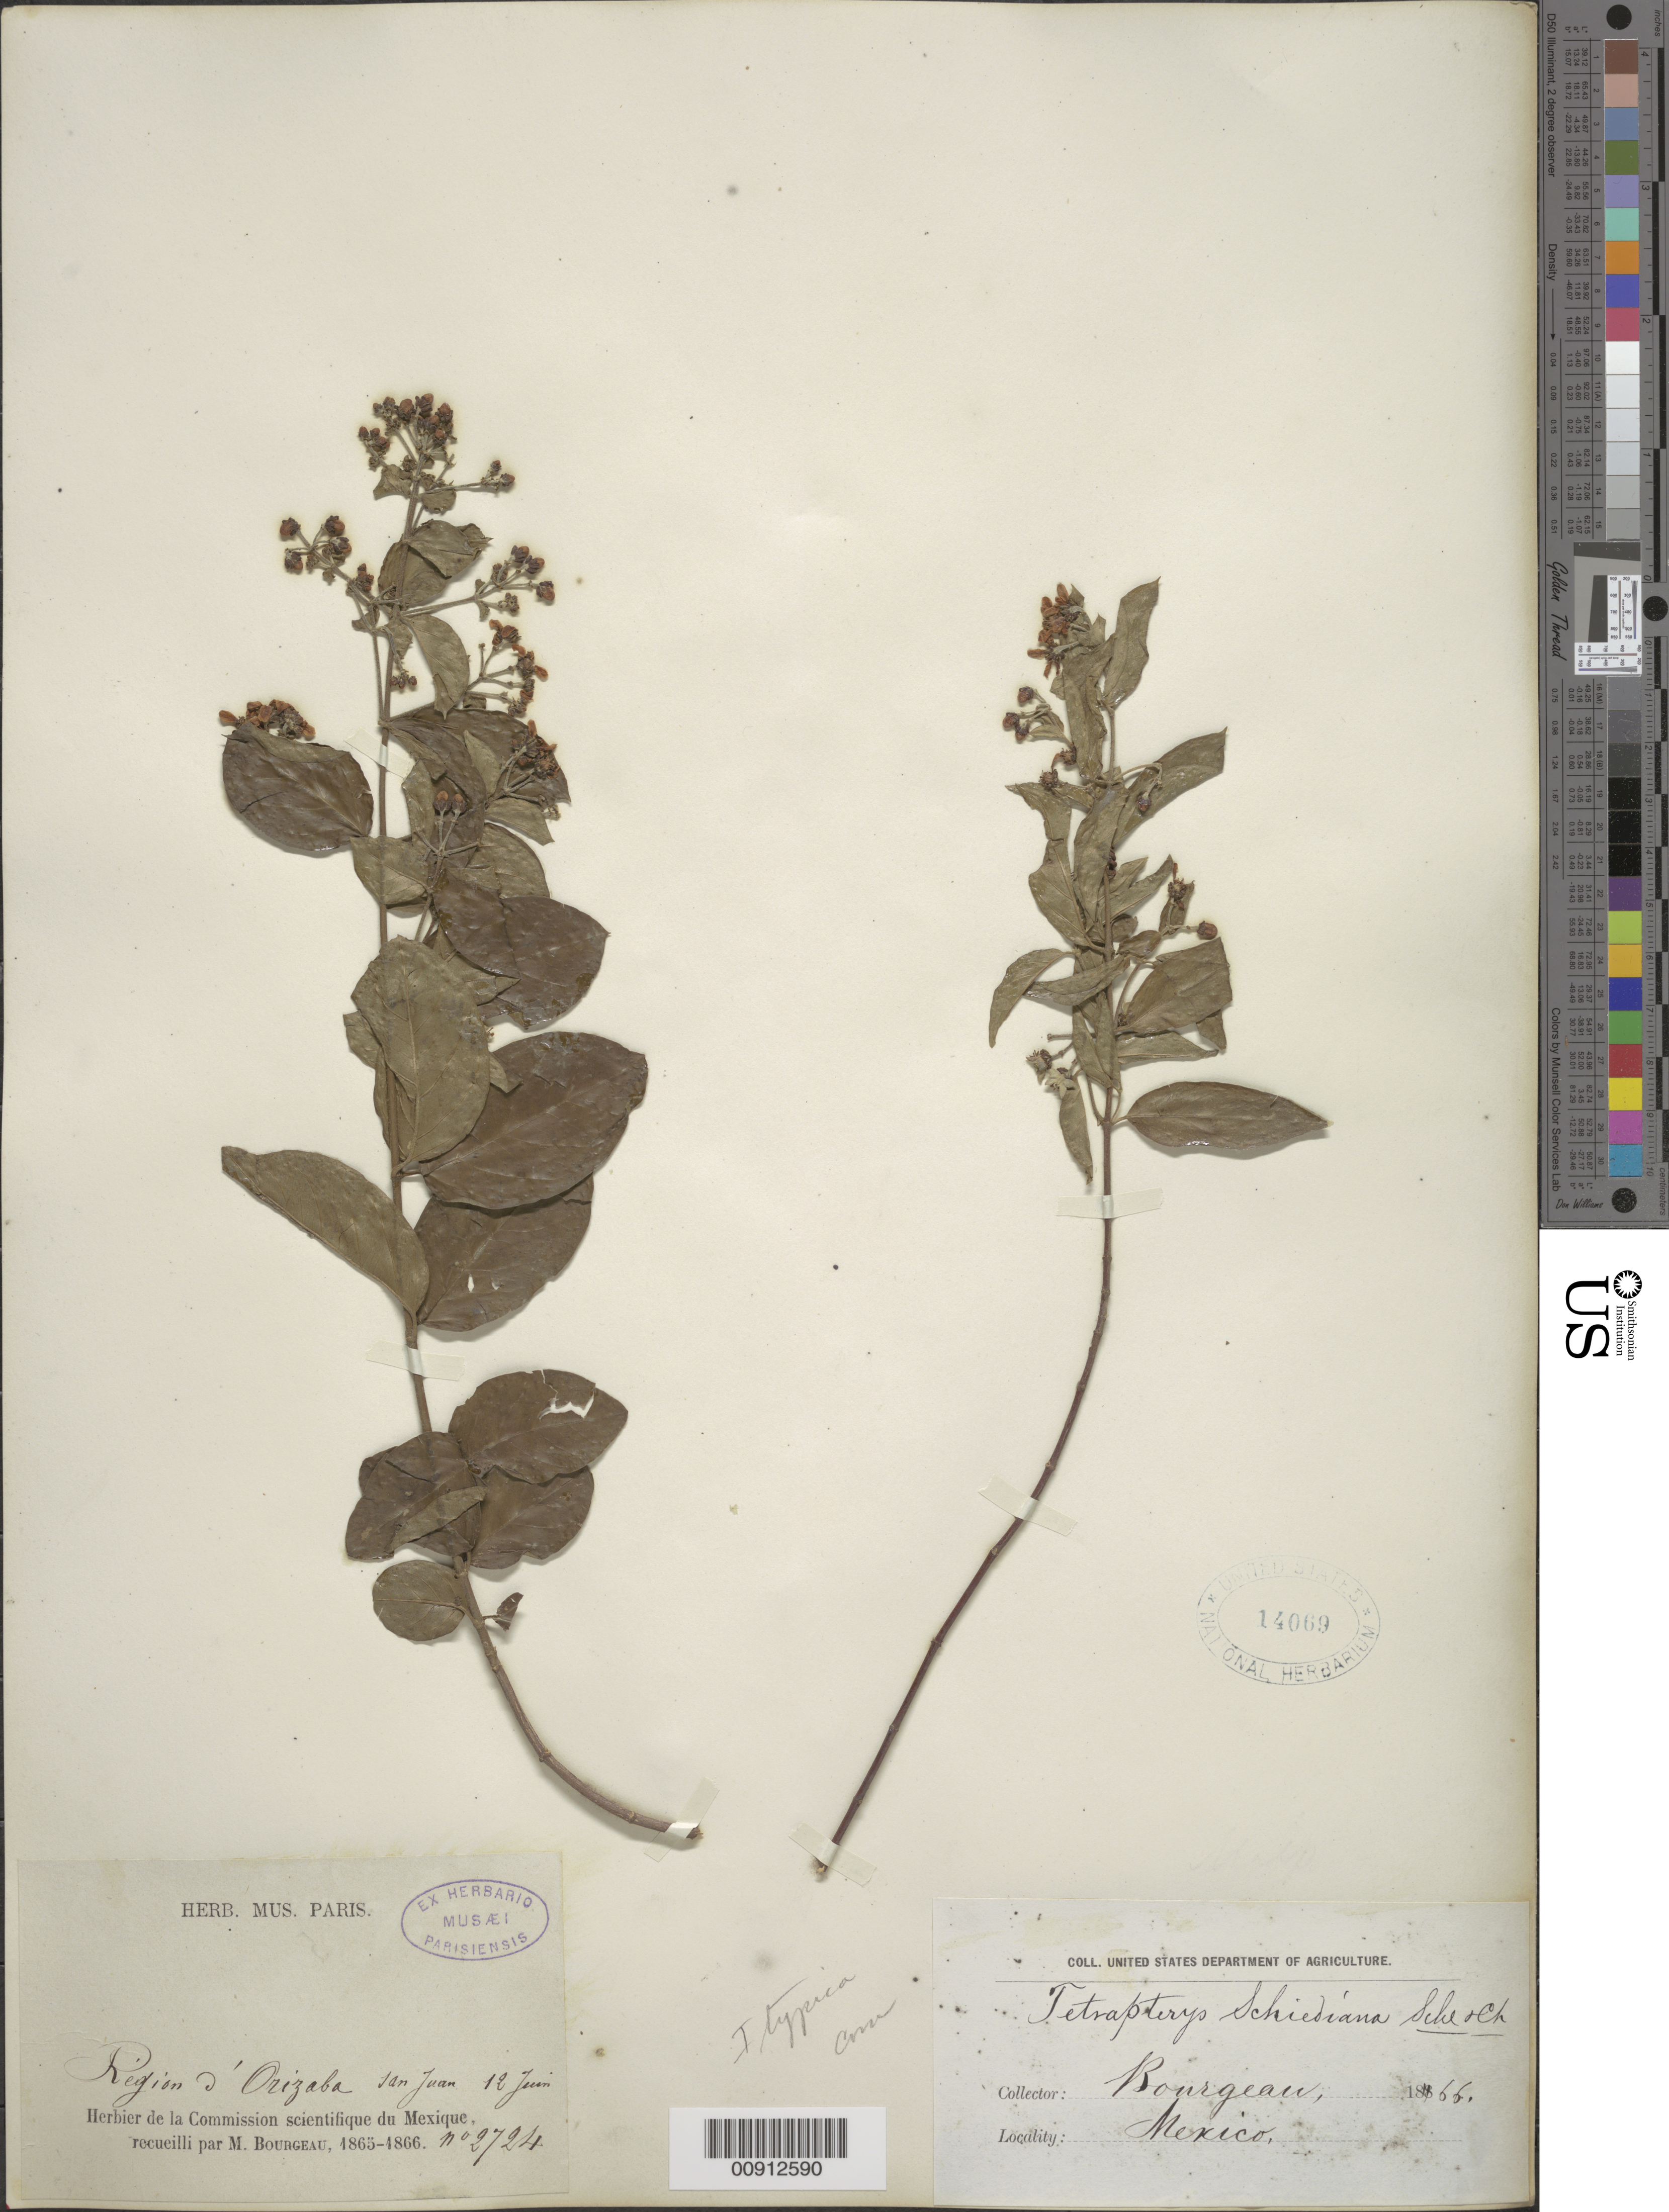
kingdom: Plantae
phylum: Tracheophyta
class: Magnoliopsida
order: Malpighiales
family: Malpighiaceae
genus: Tetrapterys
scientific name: Tetrapterys schiedeana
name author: Schltdl. & Cham.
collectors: E. Bourgeau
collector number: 2724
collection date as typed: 12 Jun 1866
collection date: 1866-06-12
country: Mexico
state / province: Veracruz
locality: Region d'Orizaba. San Juan.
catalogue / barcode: US 14069